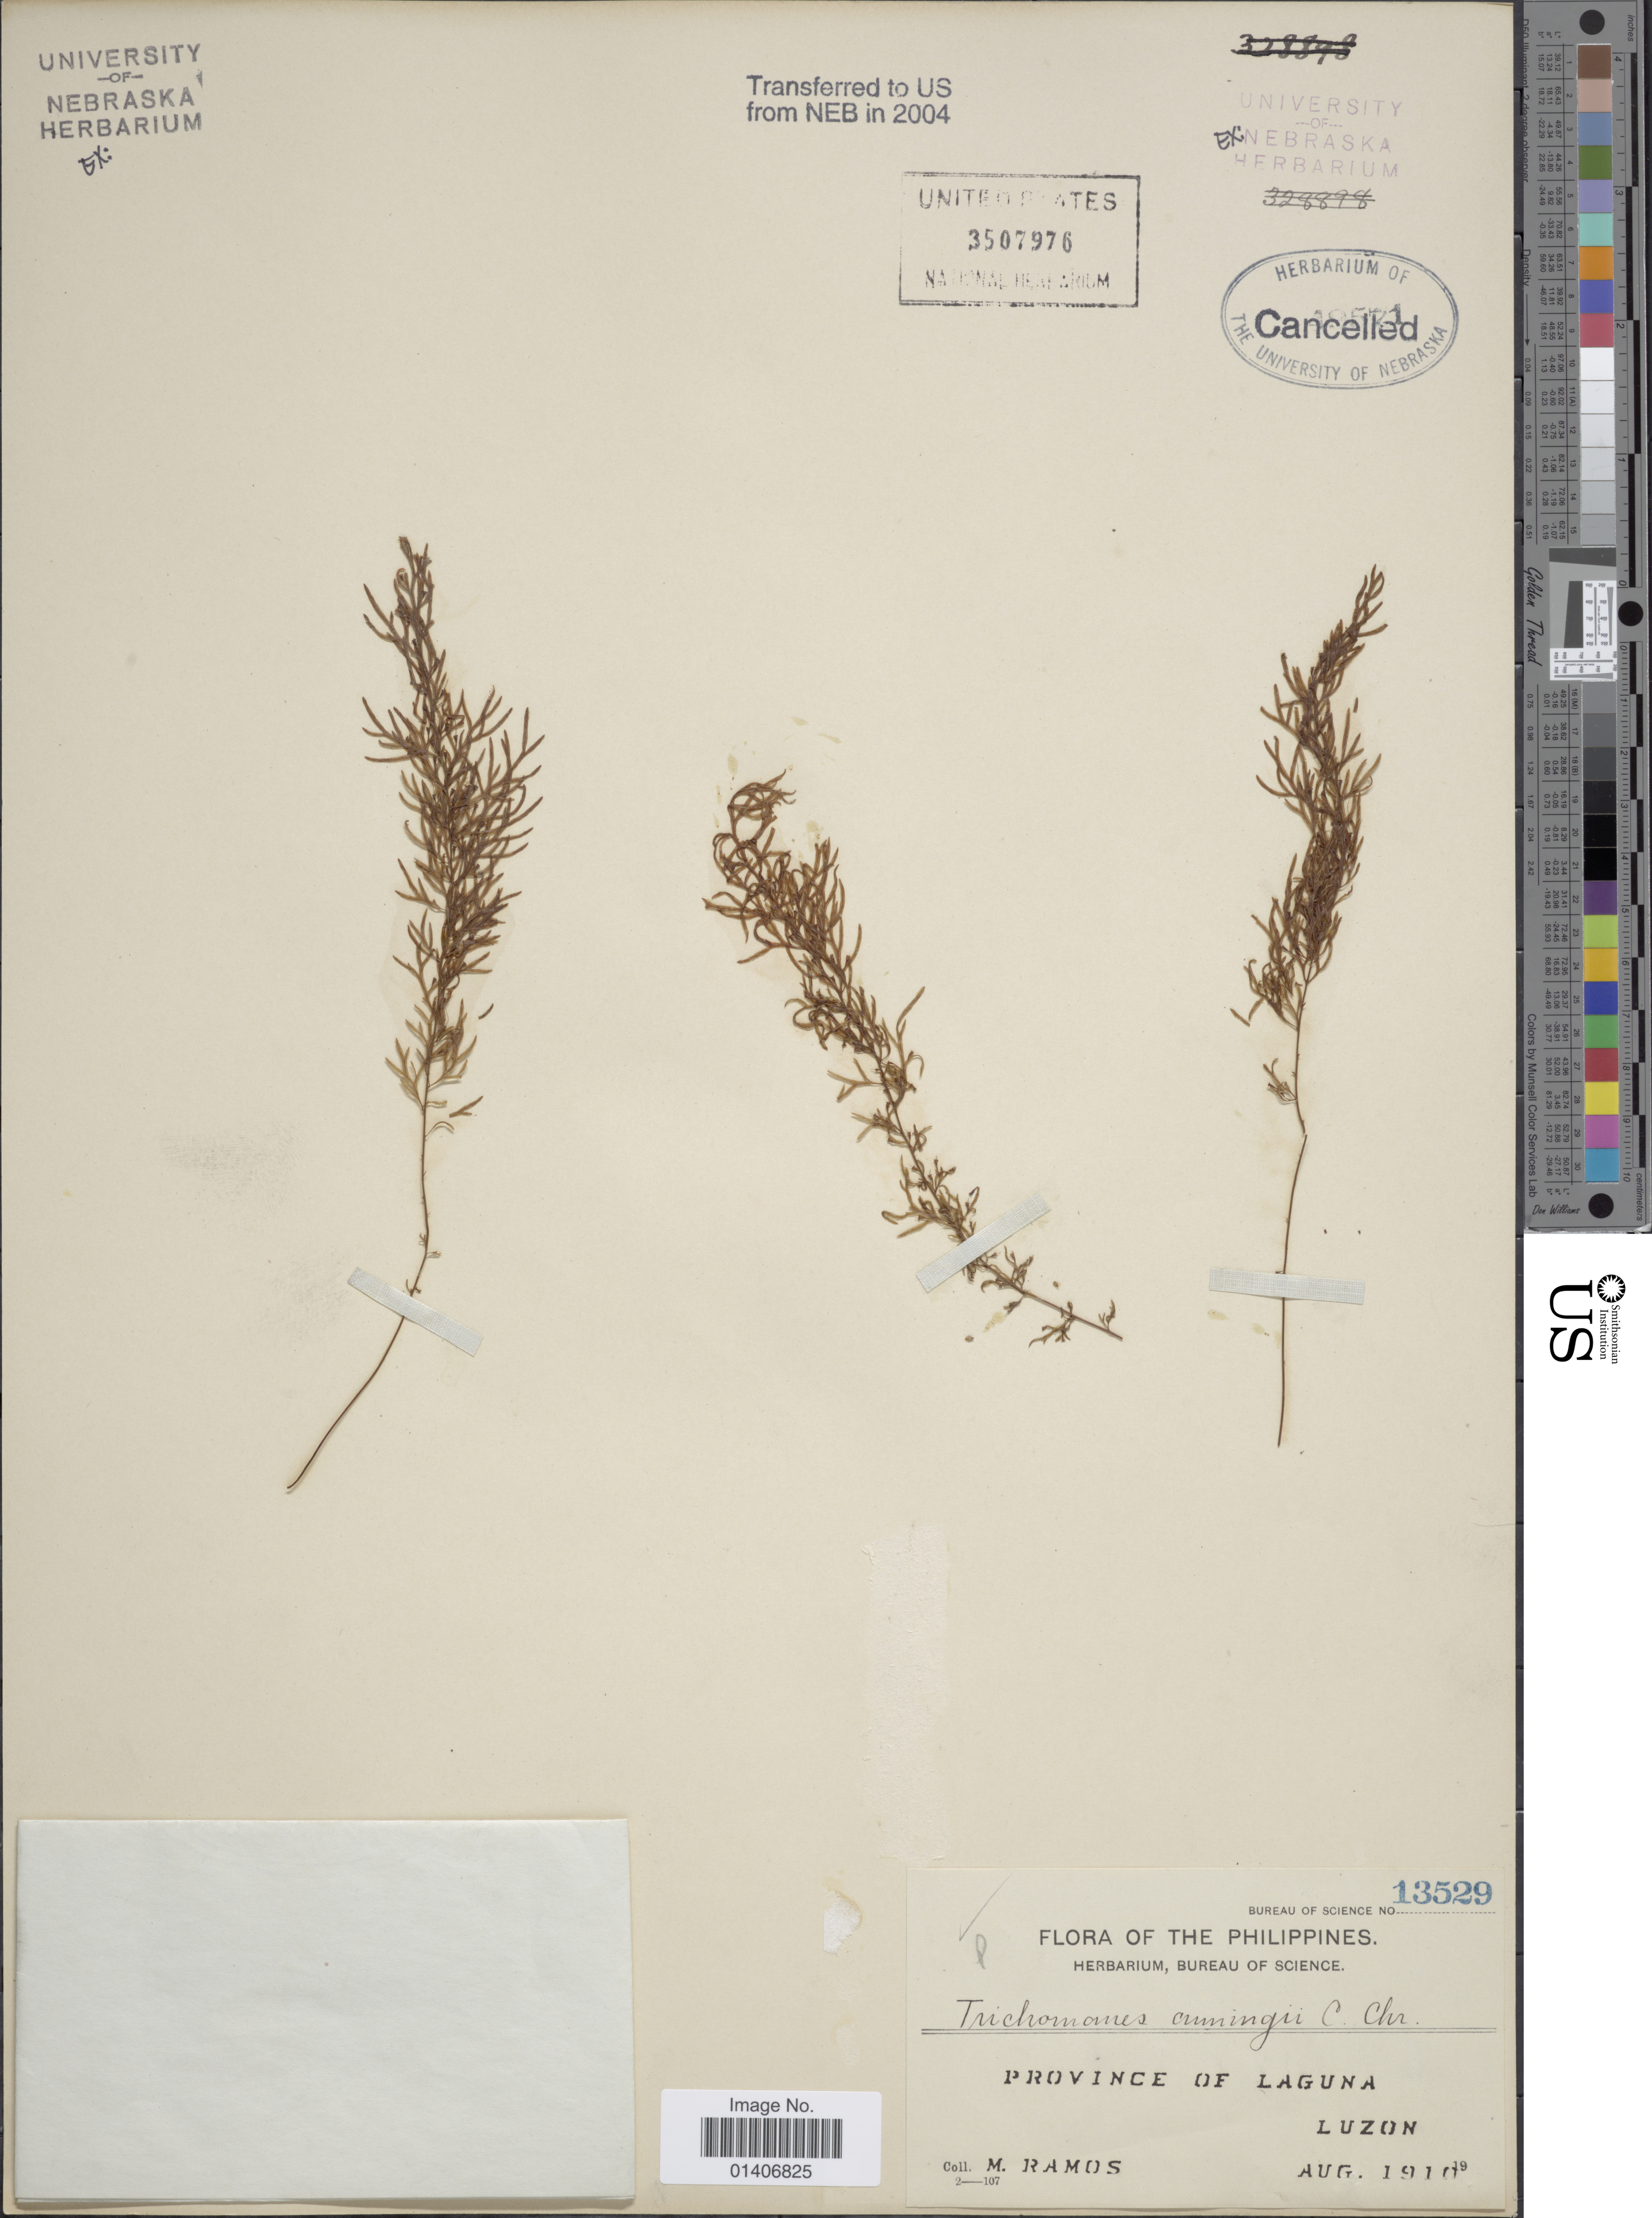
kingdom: Plantae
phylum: Tracheophyta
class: Polypodiopsida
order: Hymenophyllales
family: Hymenophyllaceae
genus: Abrodictyum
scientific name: Abrodictyum cumingii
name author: C. Presl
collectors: M. Ramos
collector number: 13529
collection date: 1910-08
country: Philippines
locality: Province of Laguna, Luzon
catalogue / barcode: US 3507976